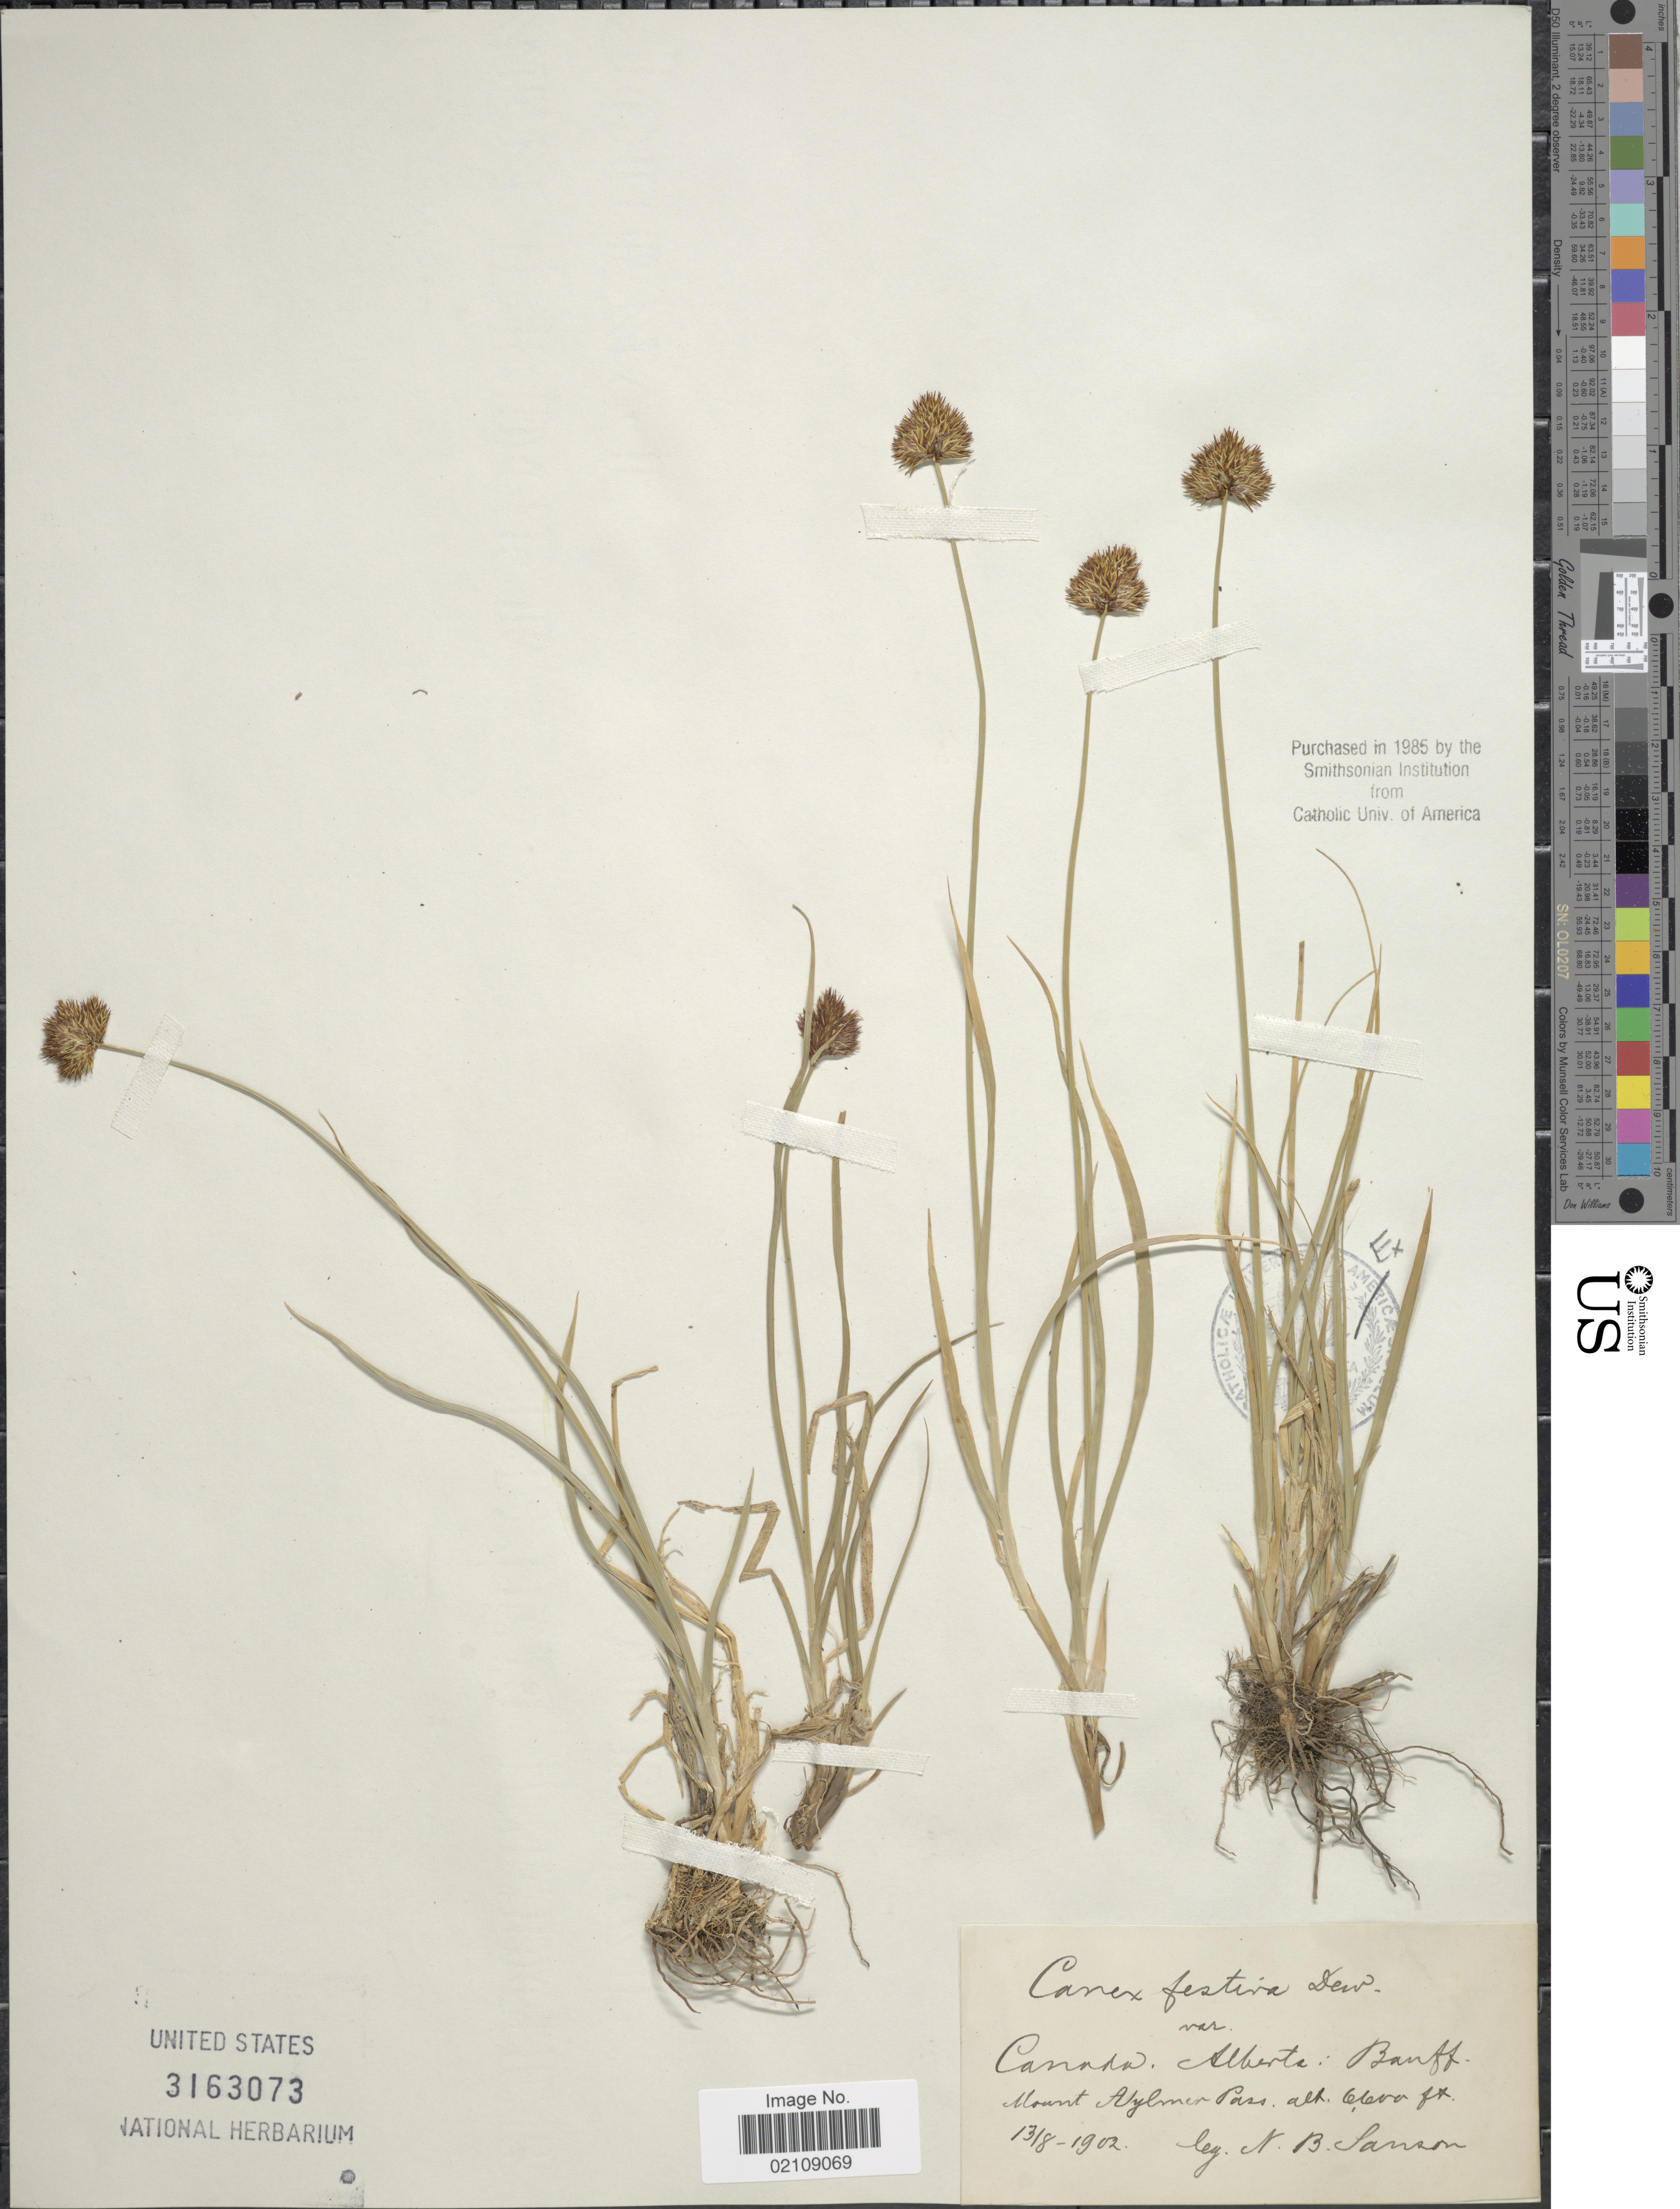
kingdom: Plantae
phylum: Tracheophyta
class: Liliopsida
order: Poales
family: Cyperaceae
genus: Carex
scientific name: Carex sp.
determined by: Strong, Mark T., (BOT), Smithsonian Institution - National Museum of Natural History (UNITED STATES)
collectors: N. Sanson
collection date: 1902-08-13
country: Canada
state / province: Alberta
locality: Banff, Mount Aylmer Pass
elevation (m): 2012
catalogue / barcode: US 3163073